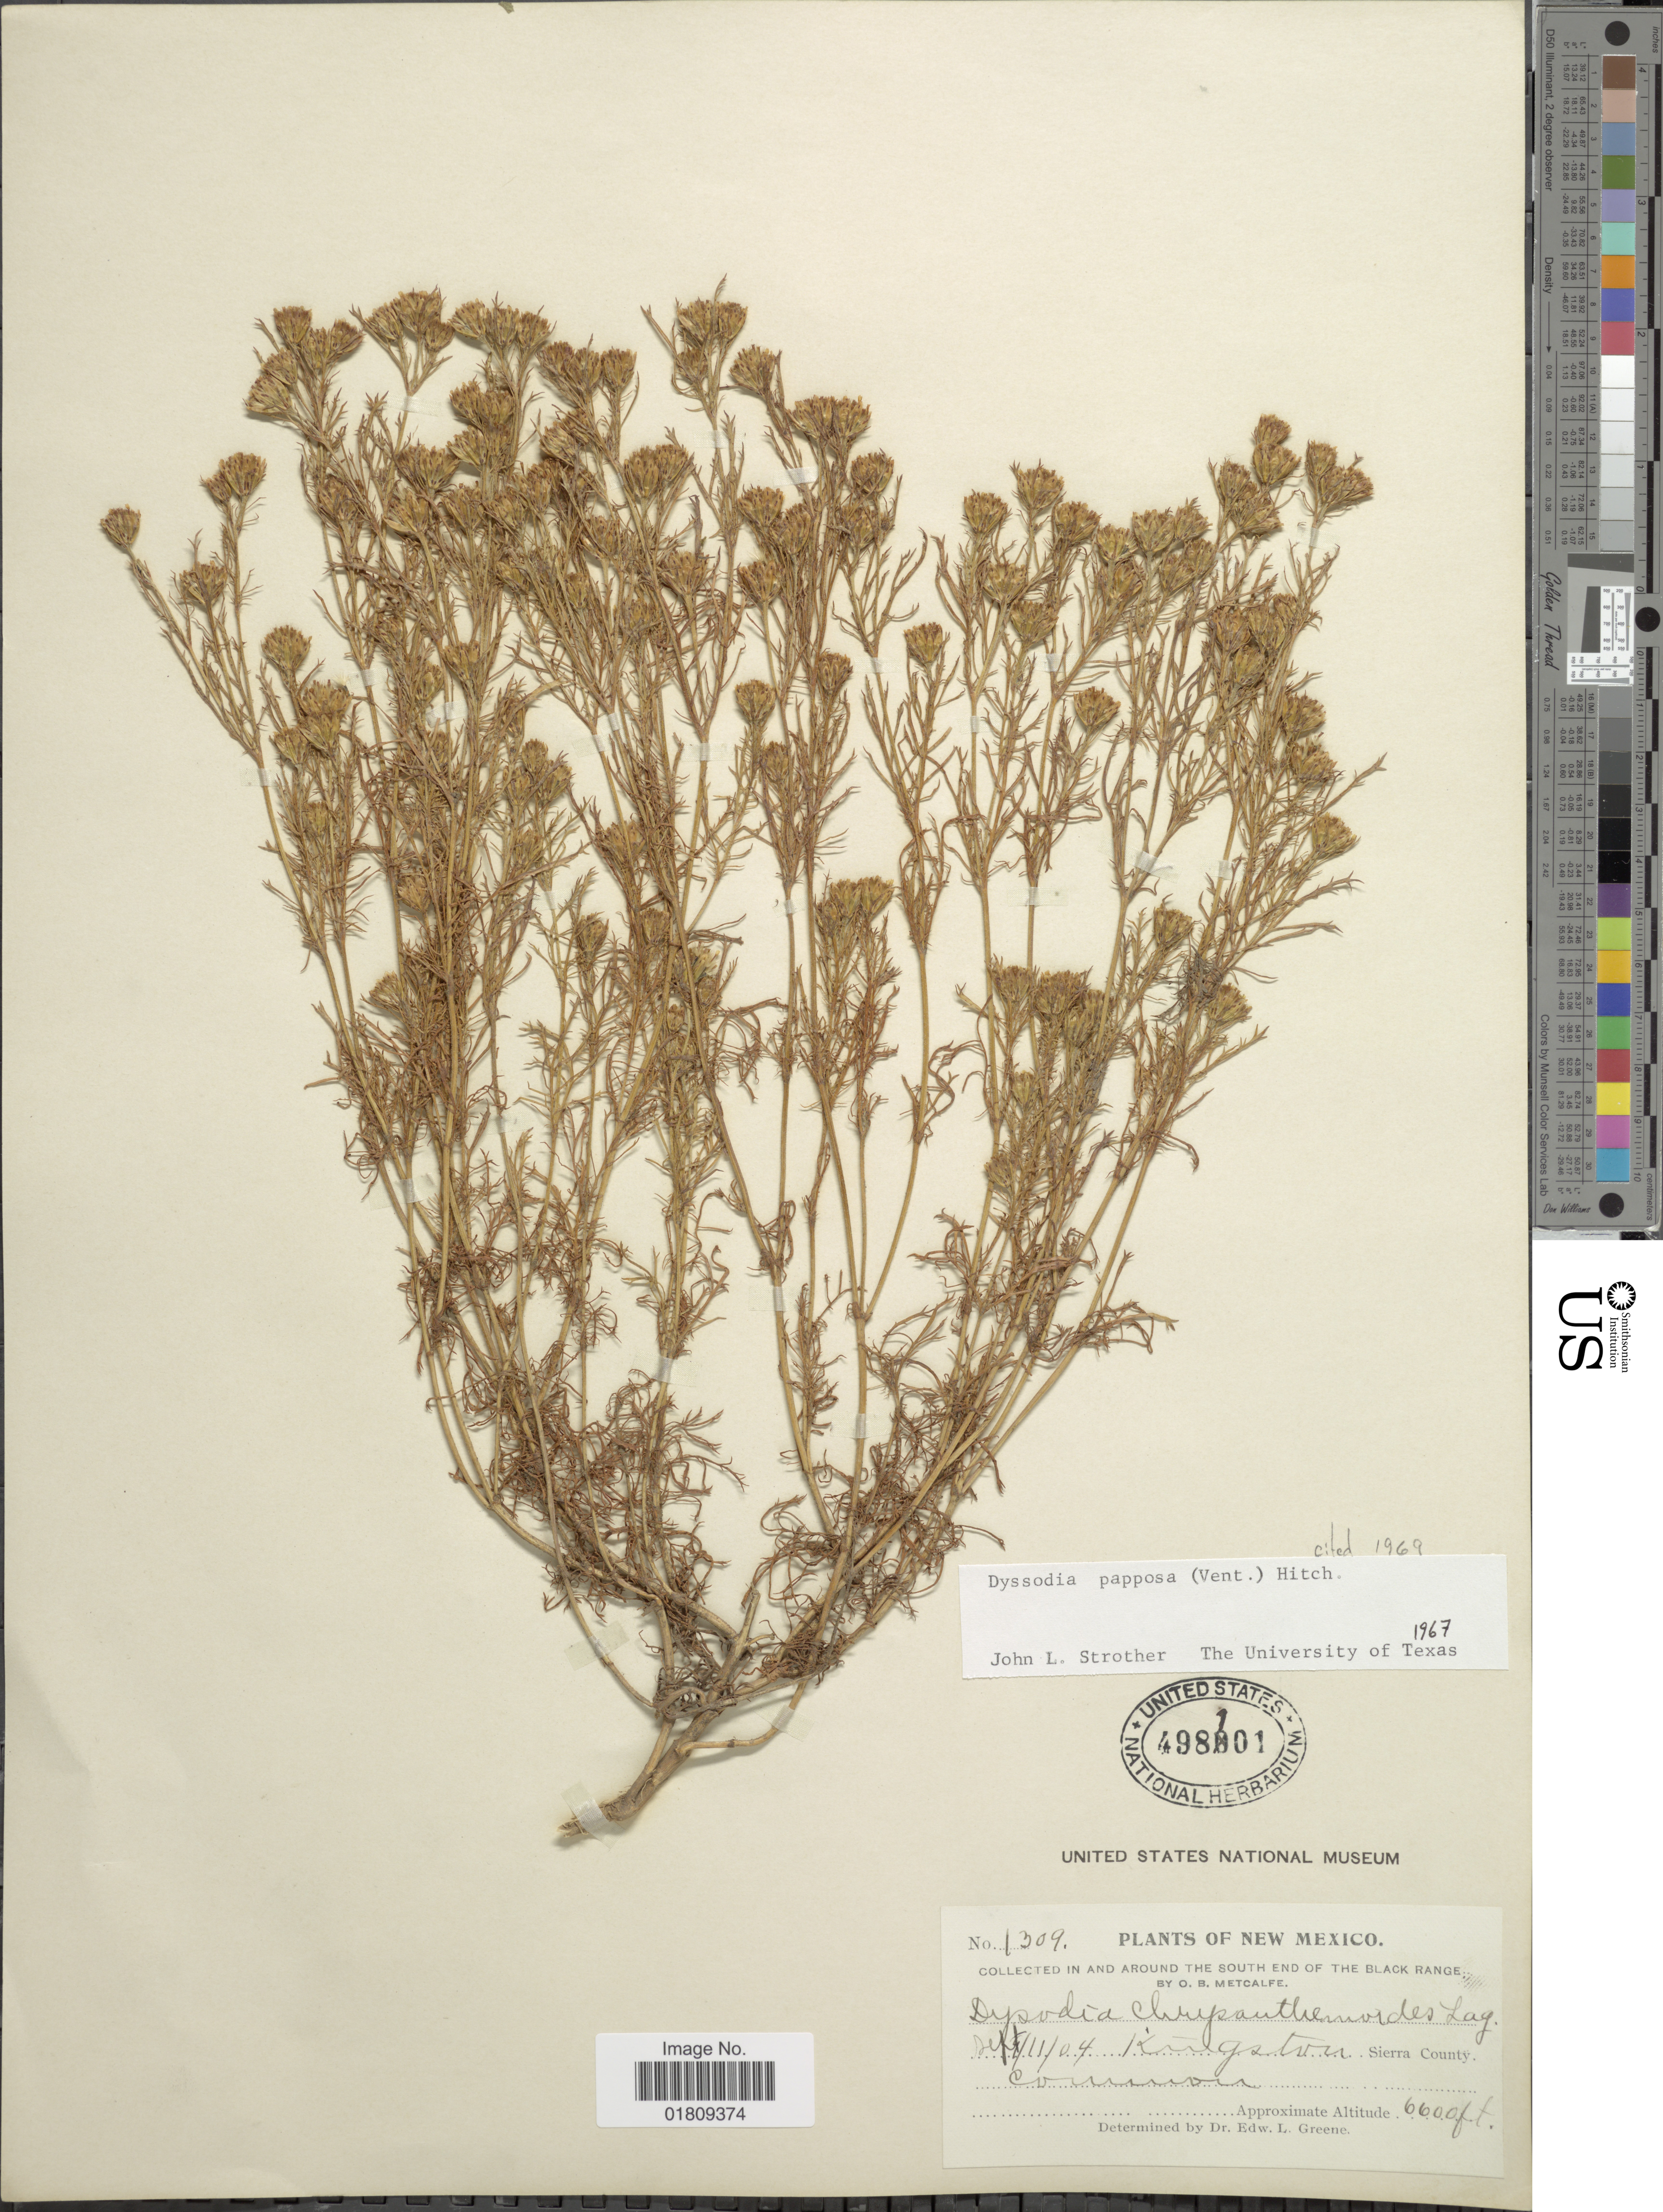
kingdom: Plantae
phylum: Tracheophyta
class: Magnoliopsida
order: Asterales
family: Asteraceae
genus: Dyssodia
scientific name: Dyssodia papposa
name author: (Vent.) Hitchc.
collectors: O. B. Metcalfe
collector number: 1309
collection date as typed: Transcribed d/m/y: 11/9/4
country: United States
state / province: New Mexico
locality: In and around the South end of the Black Range, Kingston Sierra County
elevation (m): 2012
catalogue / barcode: US 498101